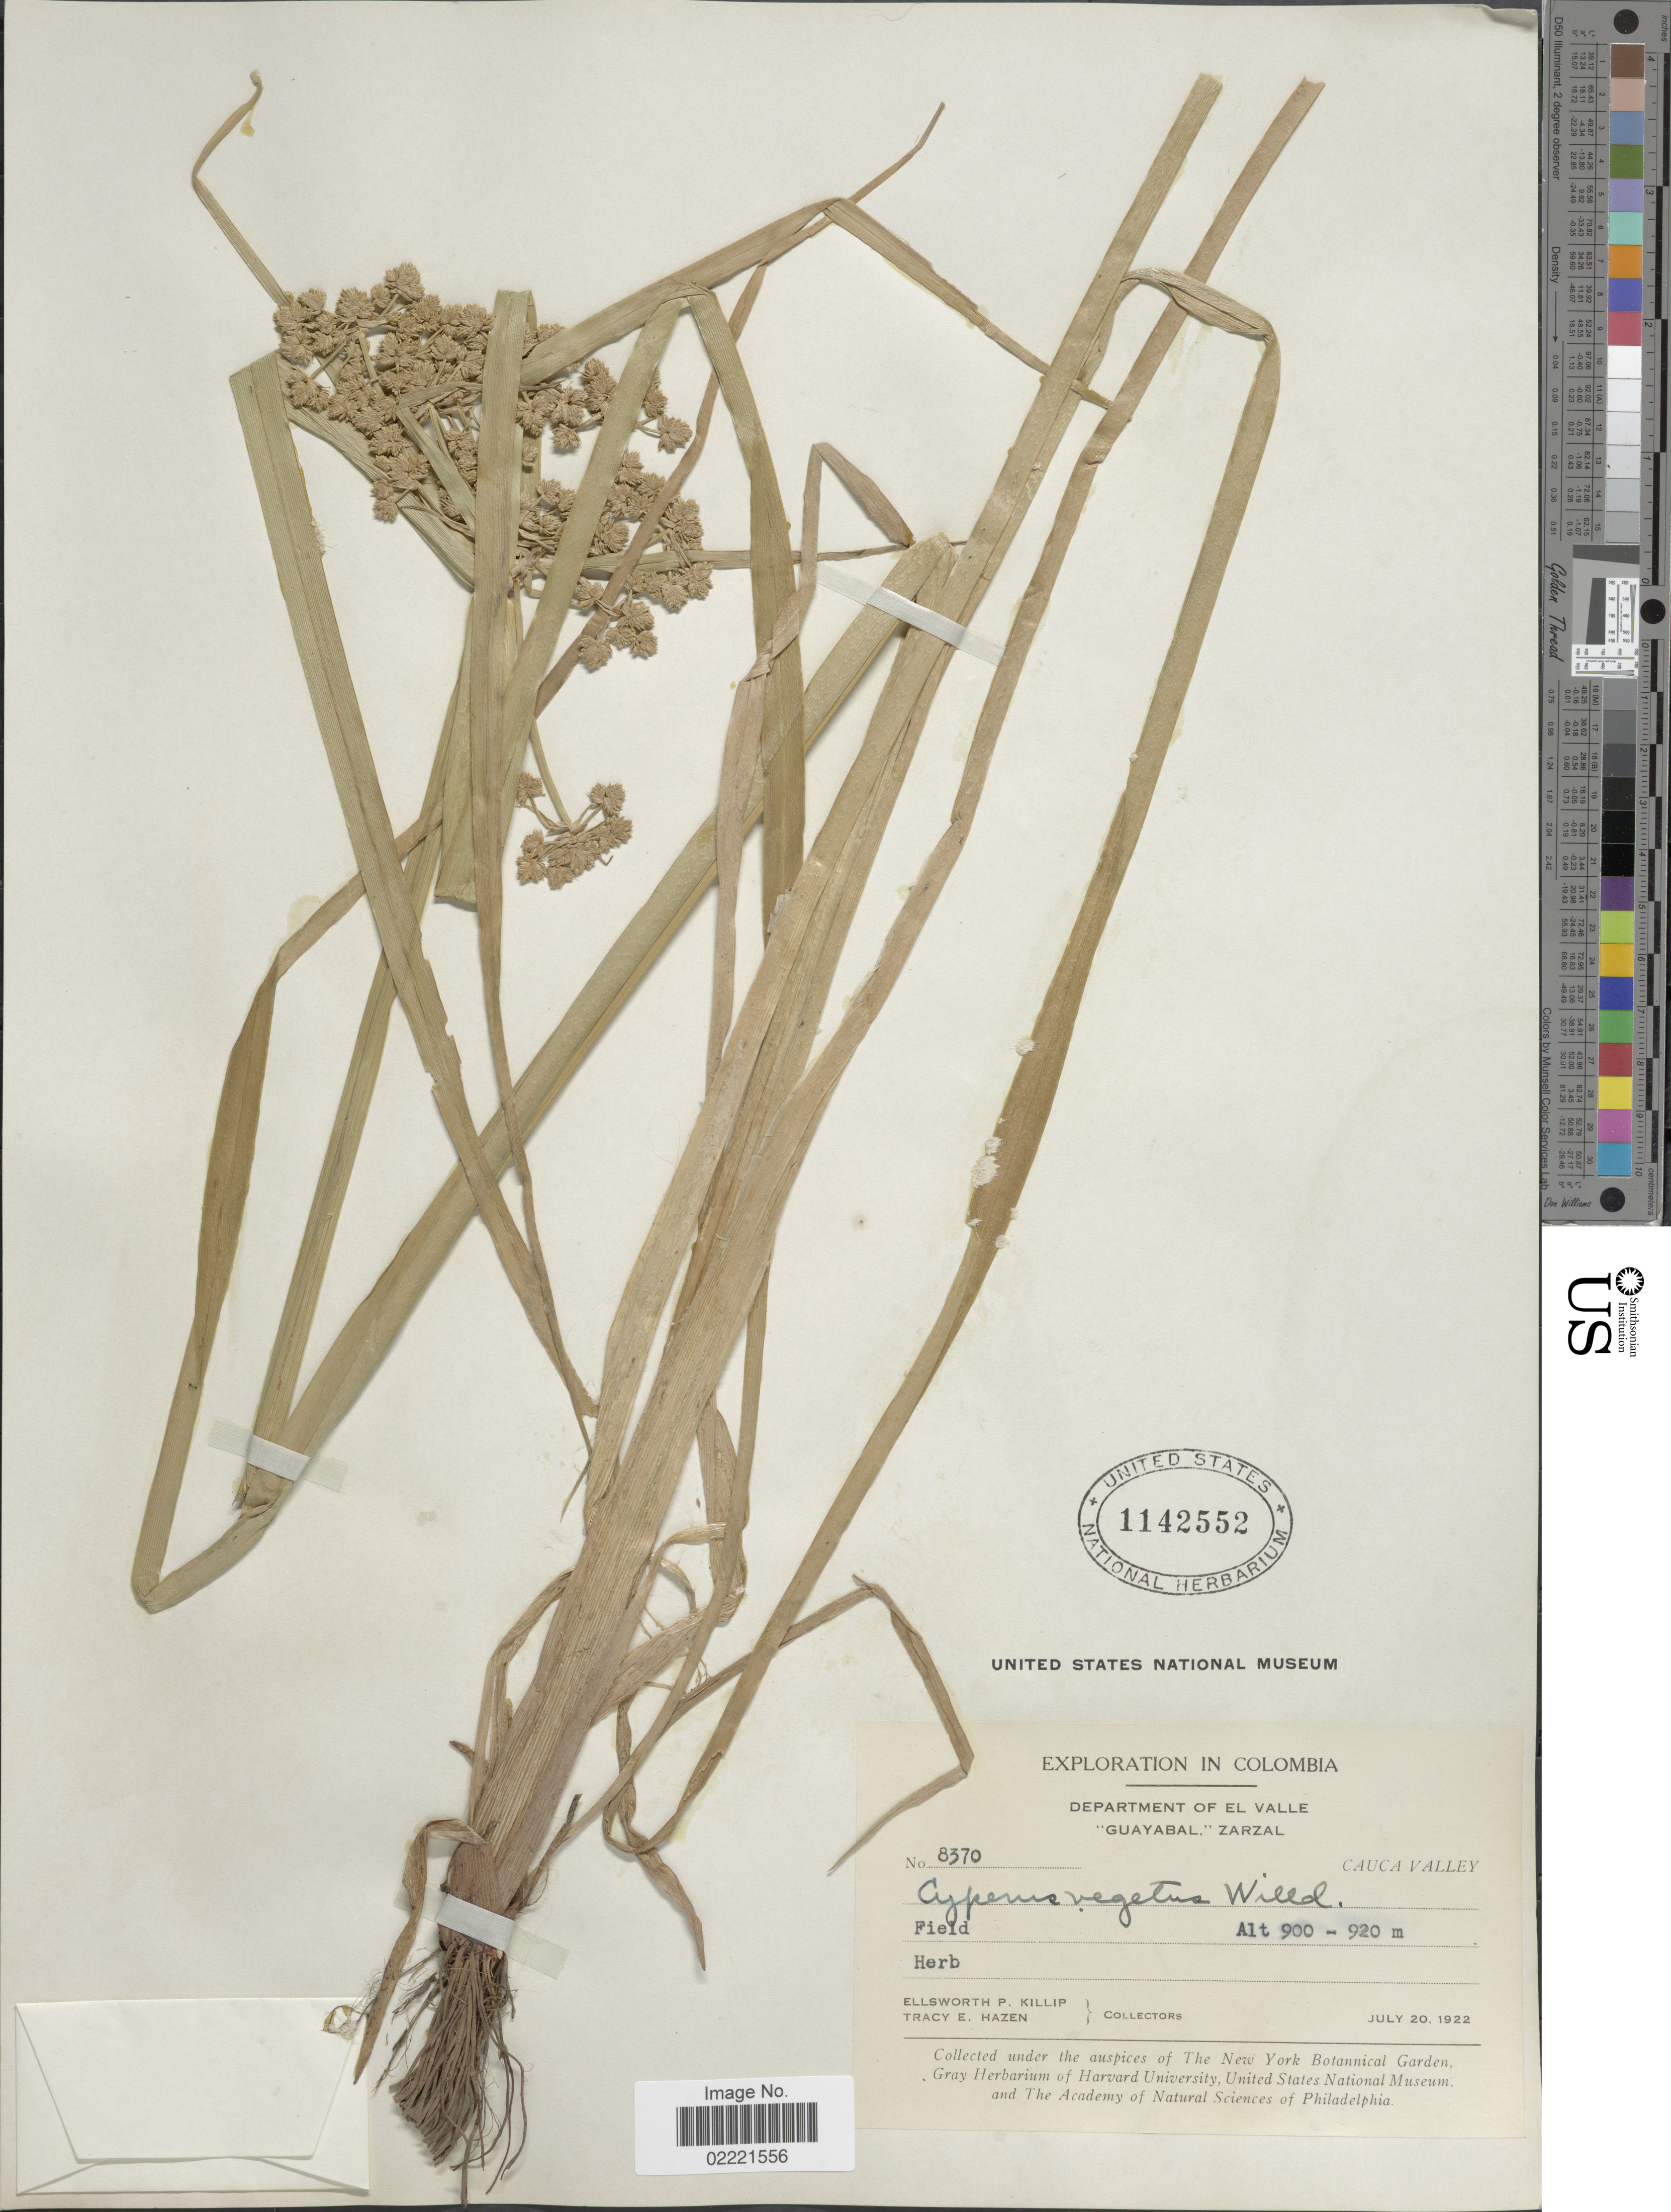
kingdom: Plantae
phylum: Tracheophyta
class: Liliopsida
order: Poales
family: Cyperaceae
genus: Cyperus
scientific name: Cyperus eragrostis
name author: Lam.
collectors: E. P. Killip & T. E. Hazen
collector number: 837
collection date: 1922-07-20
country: Colombia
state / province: Valle del Cauca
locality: Department of El Valle, "Guayabal" Zarzal, Cauca Valley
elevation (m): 900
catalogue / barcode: US 1142552